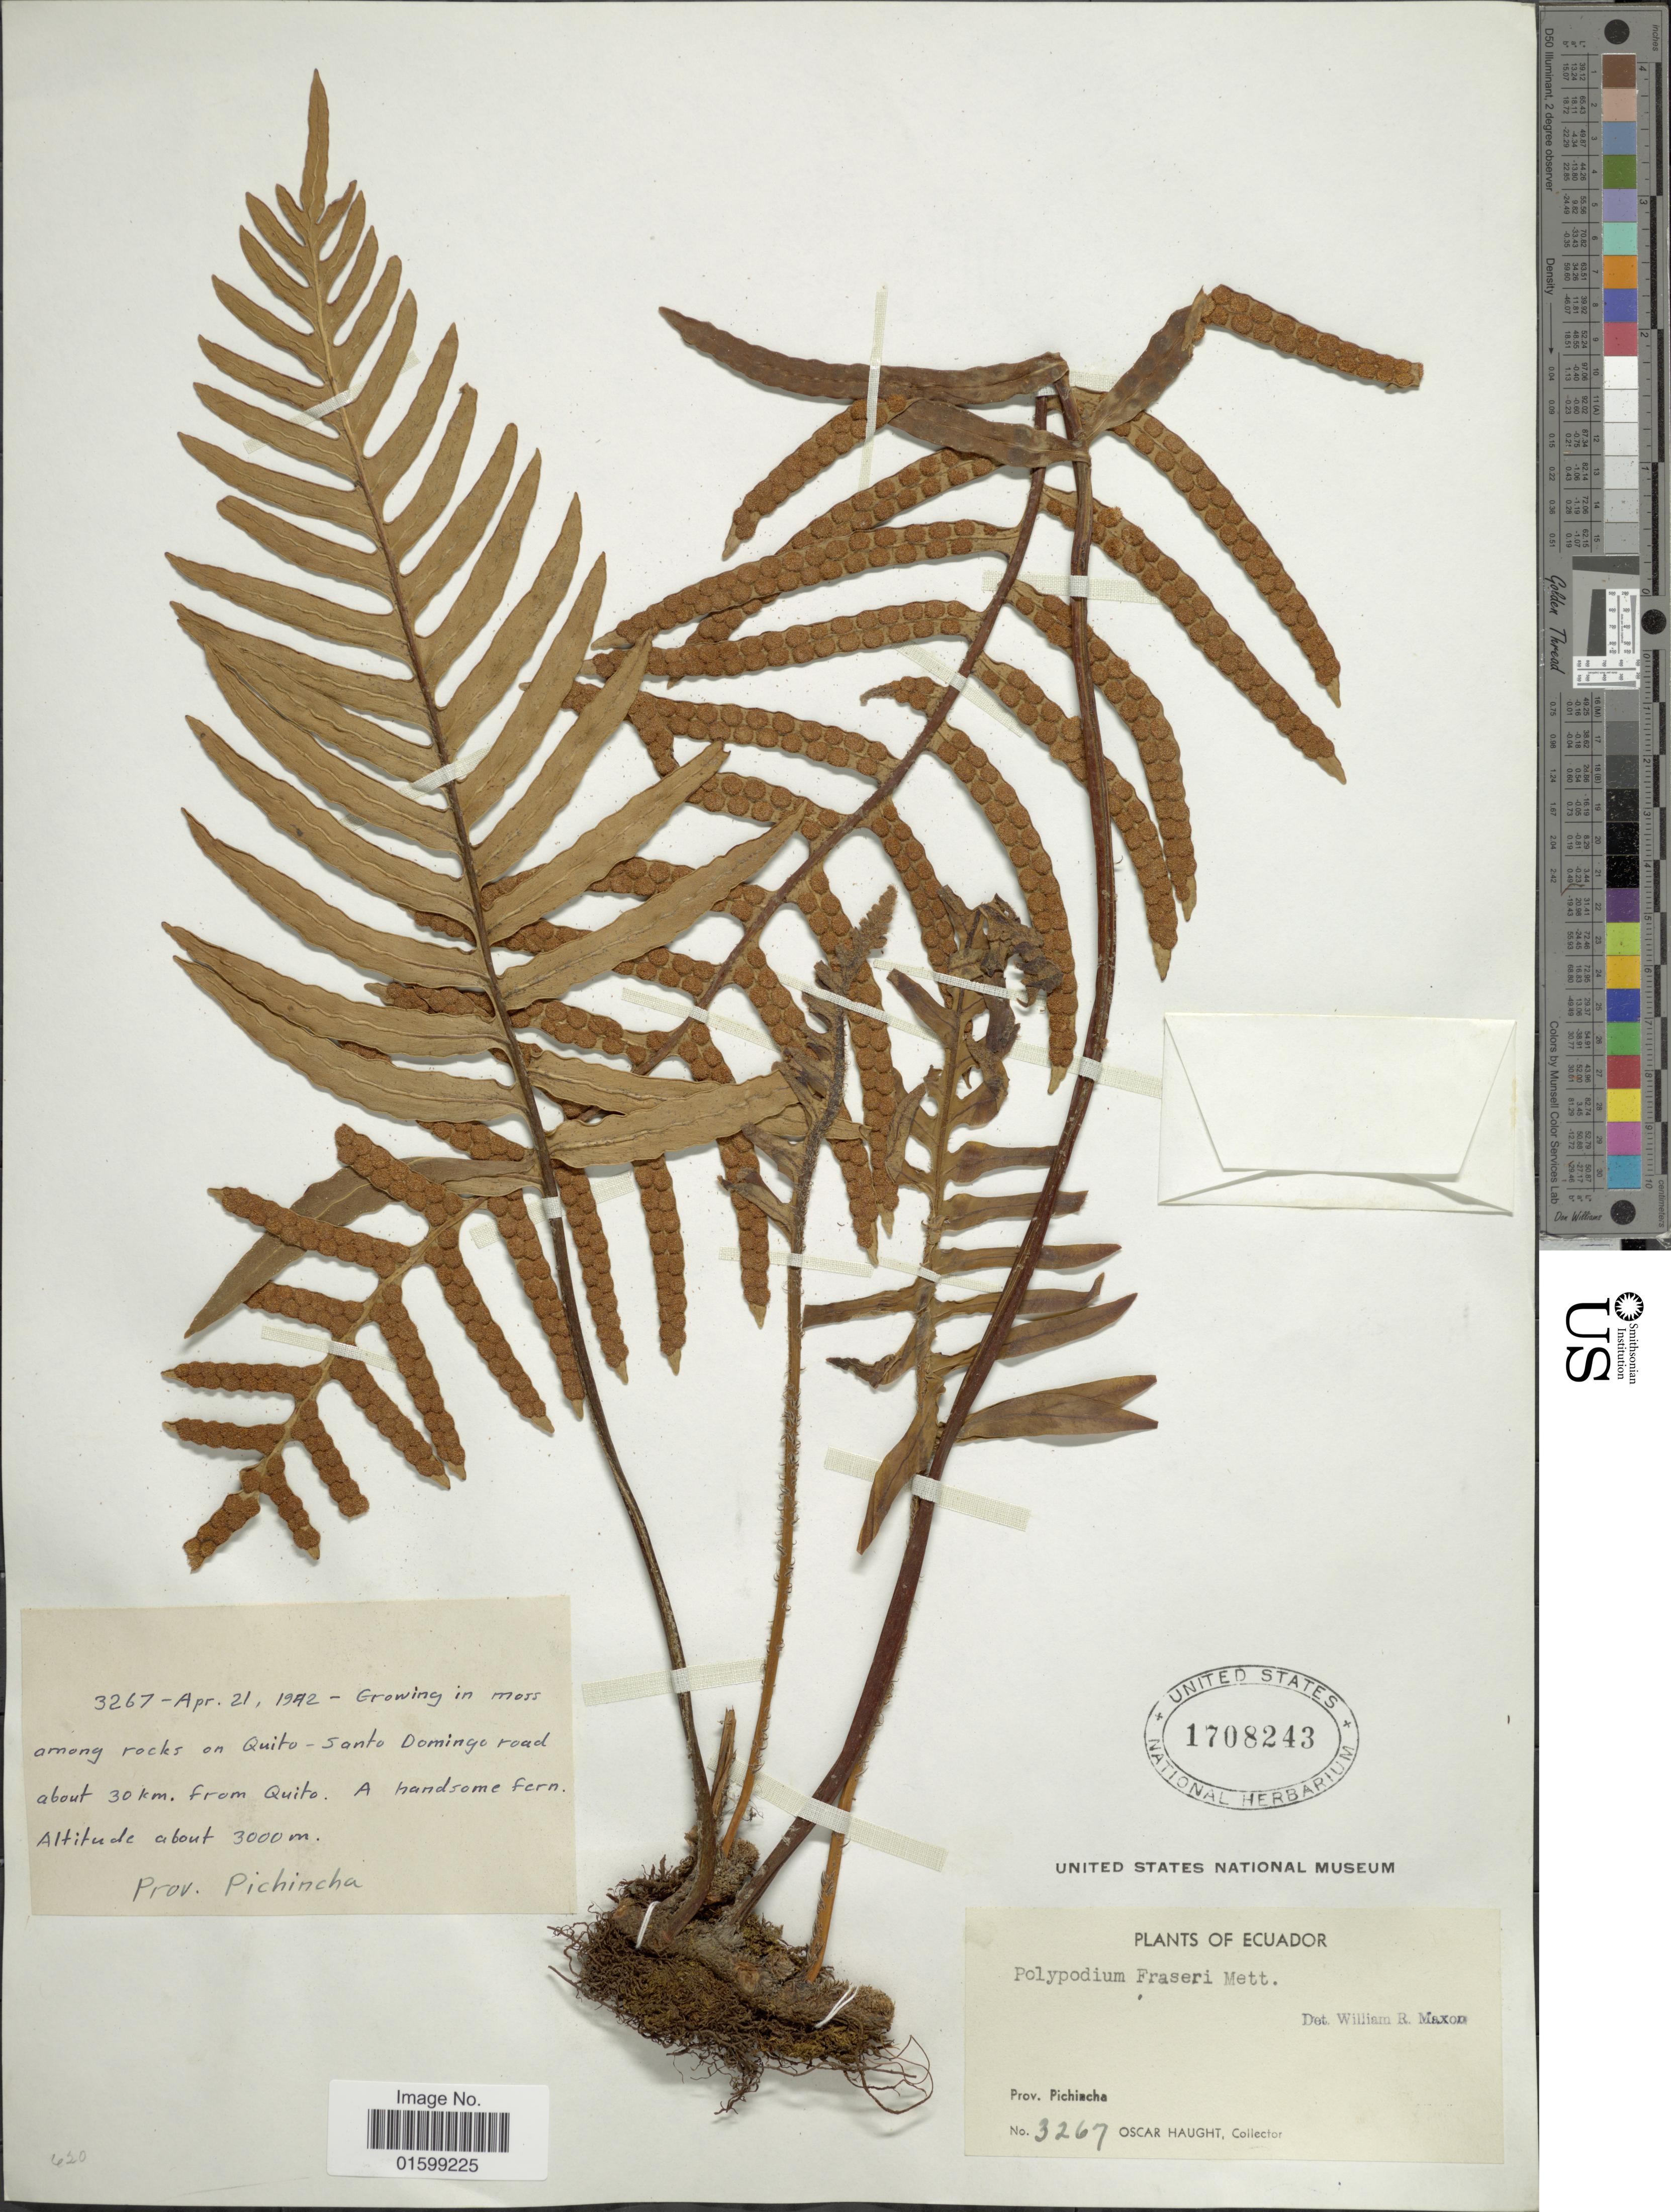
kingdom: Plantae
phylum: Tracheophyta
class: Polypodiopsida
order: Polypodiales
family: Polypodiaceae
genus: Pleopeltis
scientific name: Pleopeltis fraseri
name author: (Kuhn) A.R. Sm.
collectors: O. L. Haught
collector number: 3267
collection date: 1942-04-21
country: Ecuador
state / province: Pichincha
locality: Growing in moss among rocks on Quito-Santo Domingo road about 30 km. from Quito, a hondsome fern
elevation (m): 3000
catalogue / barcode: US 1708243